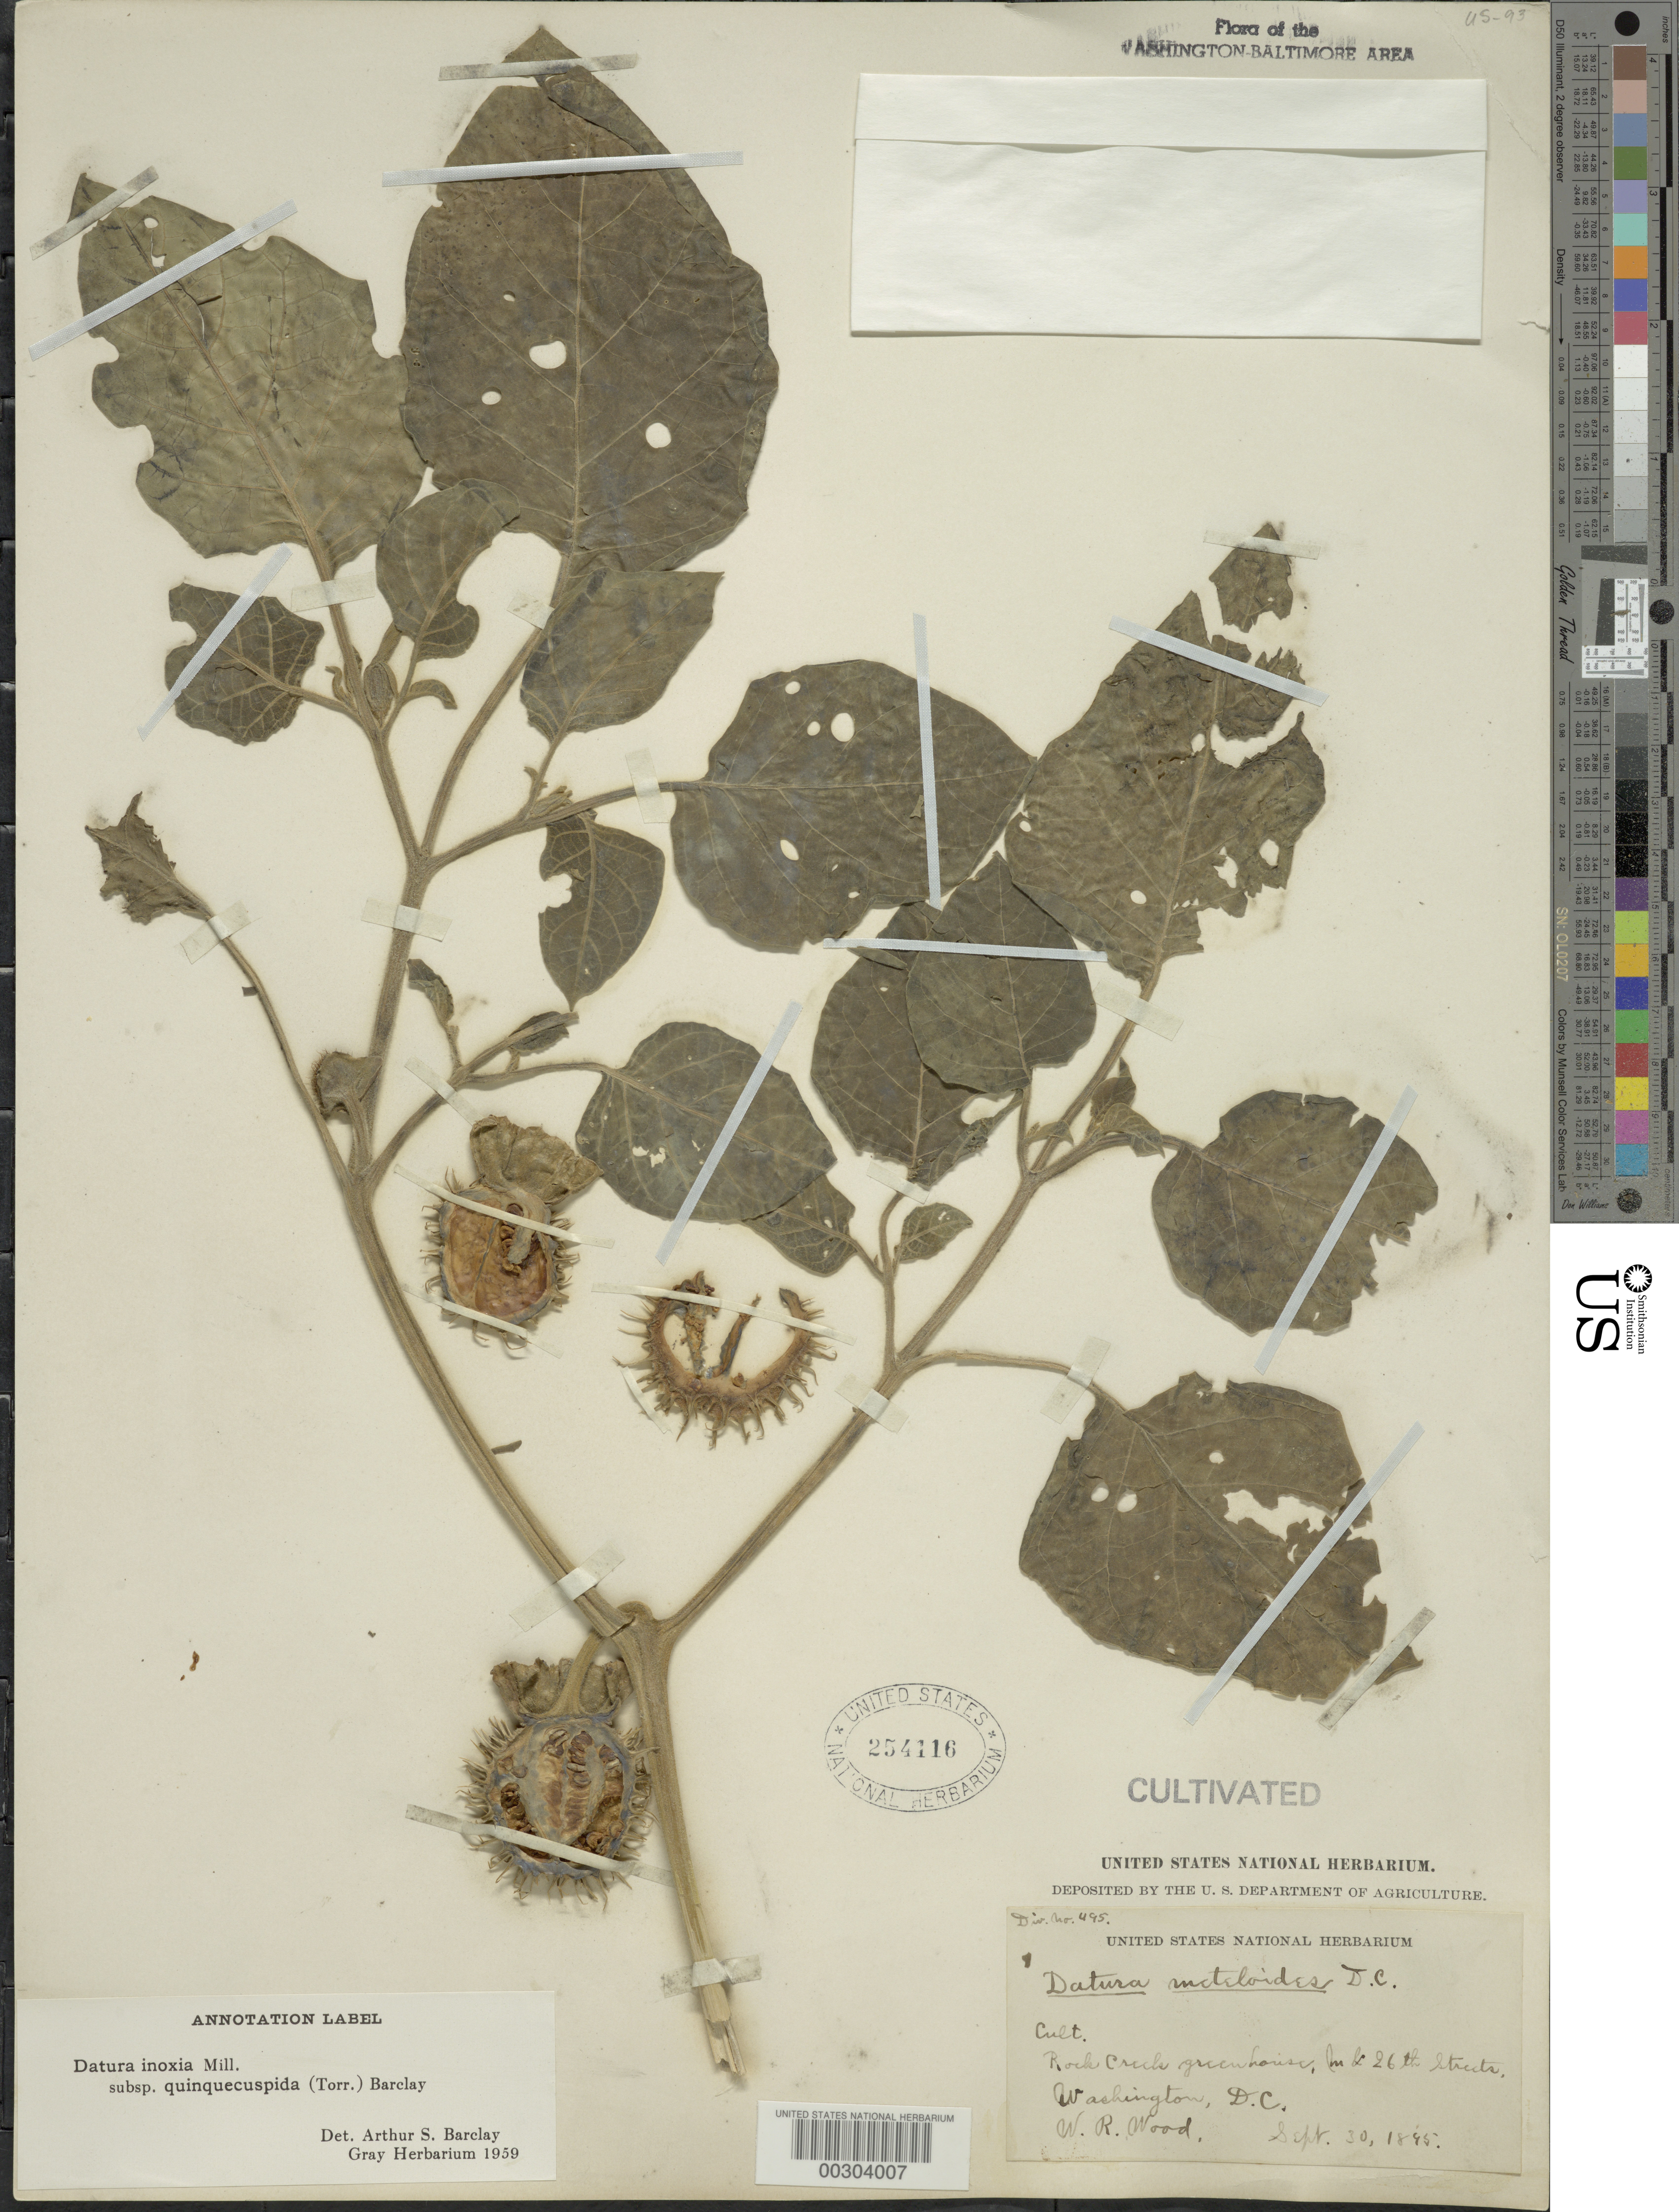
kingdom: Plantae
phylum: Tracheophyta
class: Magnoliopsida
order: Solanales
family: Solanaceae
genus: Datura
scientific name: Datura innoxia subsp. quinquecuspidata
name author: (Torr.) A.S. Barclay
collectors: W. Wood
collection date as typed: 30 Sep 1895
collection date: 1895-09-30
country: United States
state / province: District of Columbia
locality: Rock Creek Greenhouse, M and 26th Streets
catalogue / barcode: US 254116